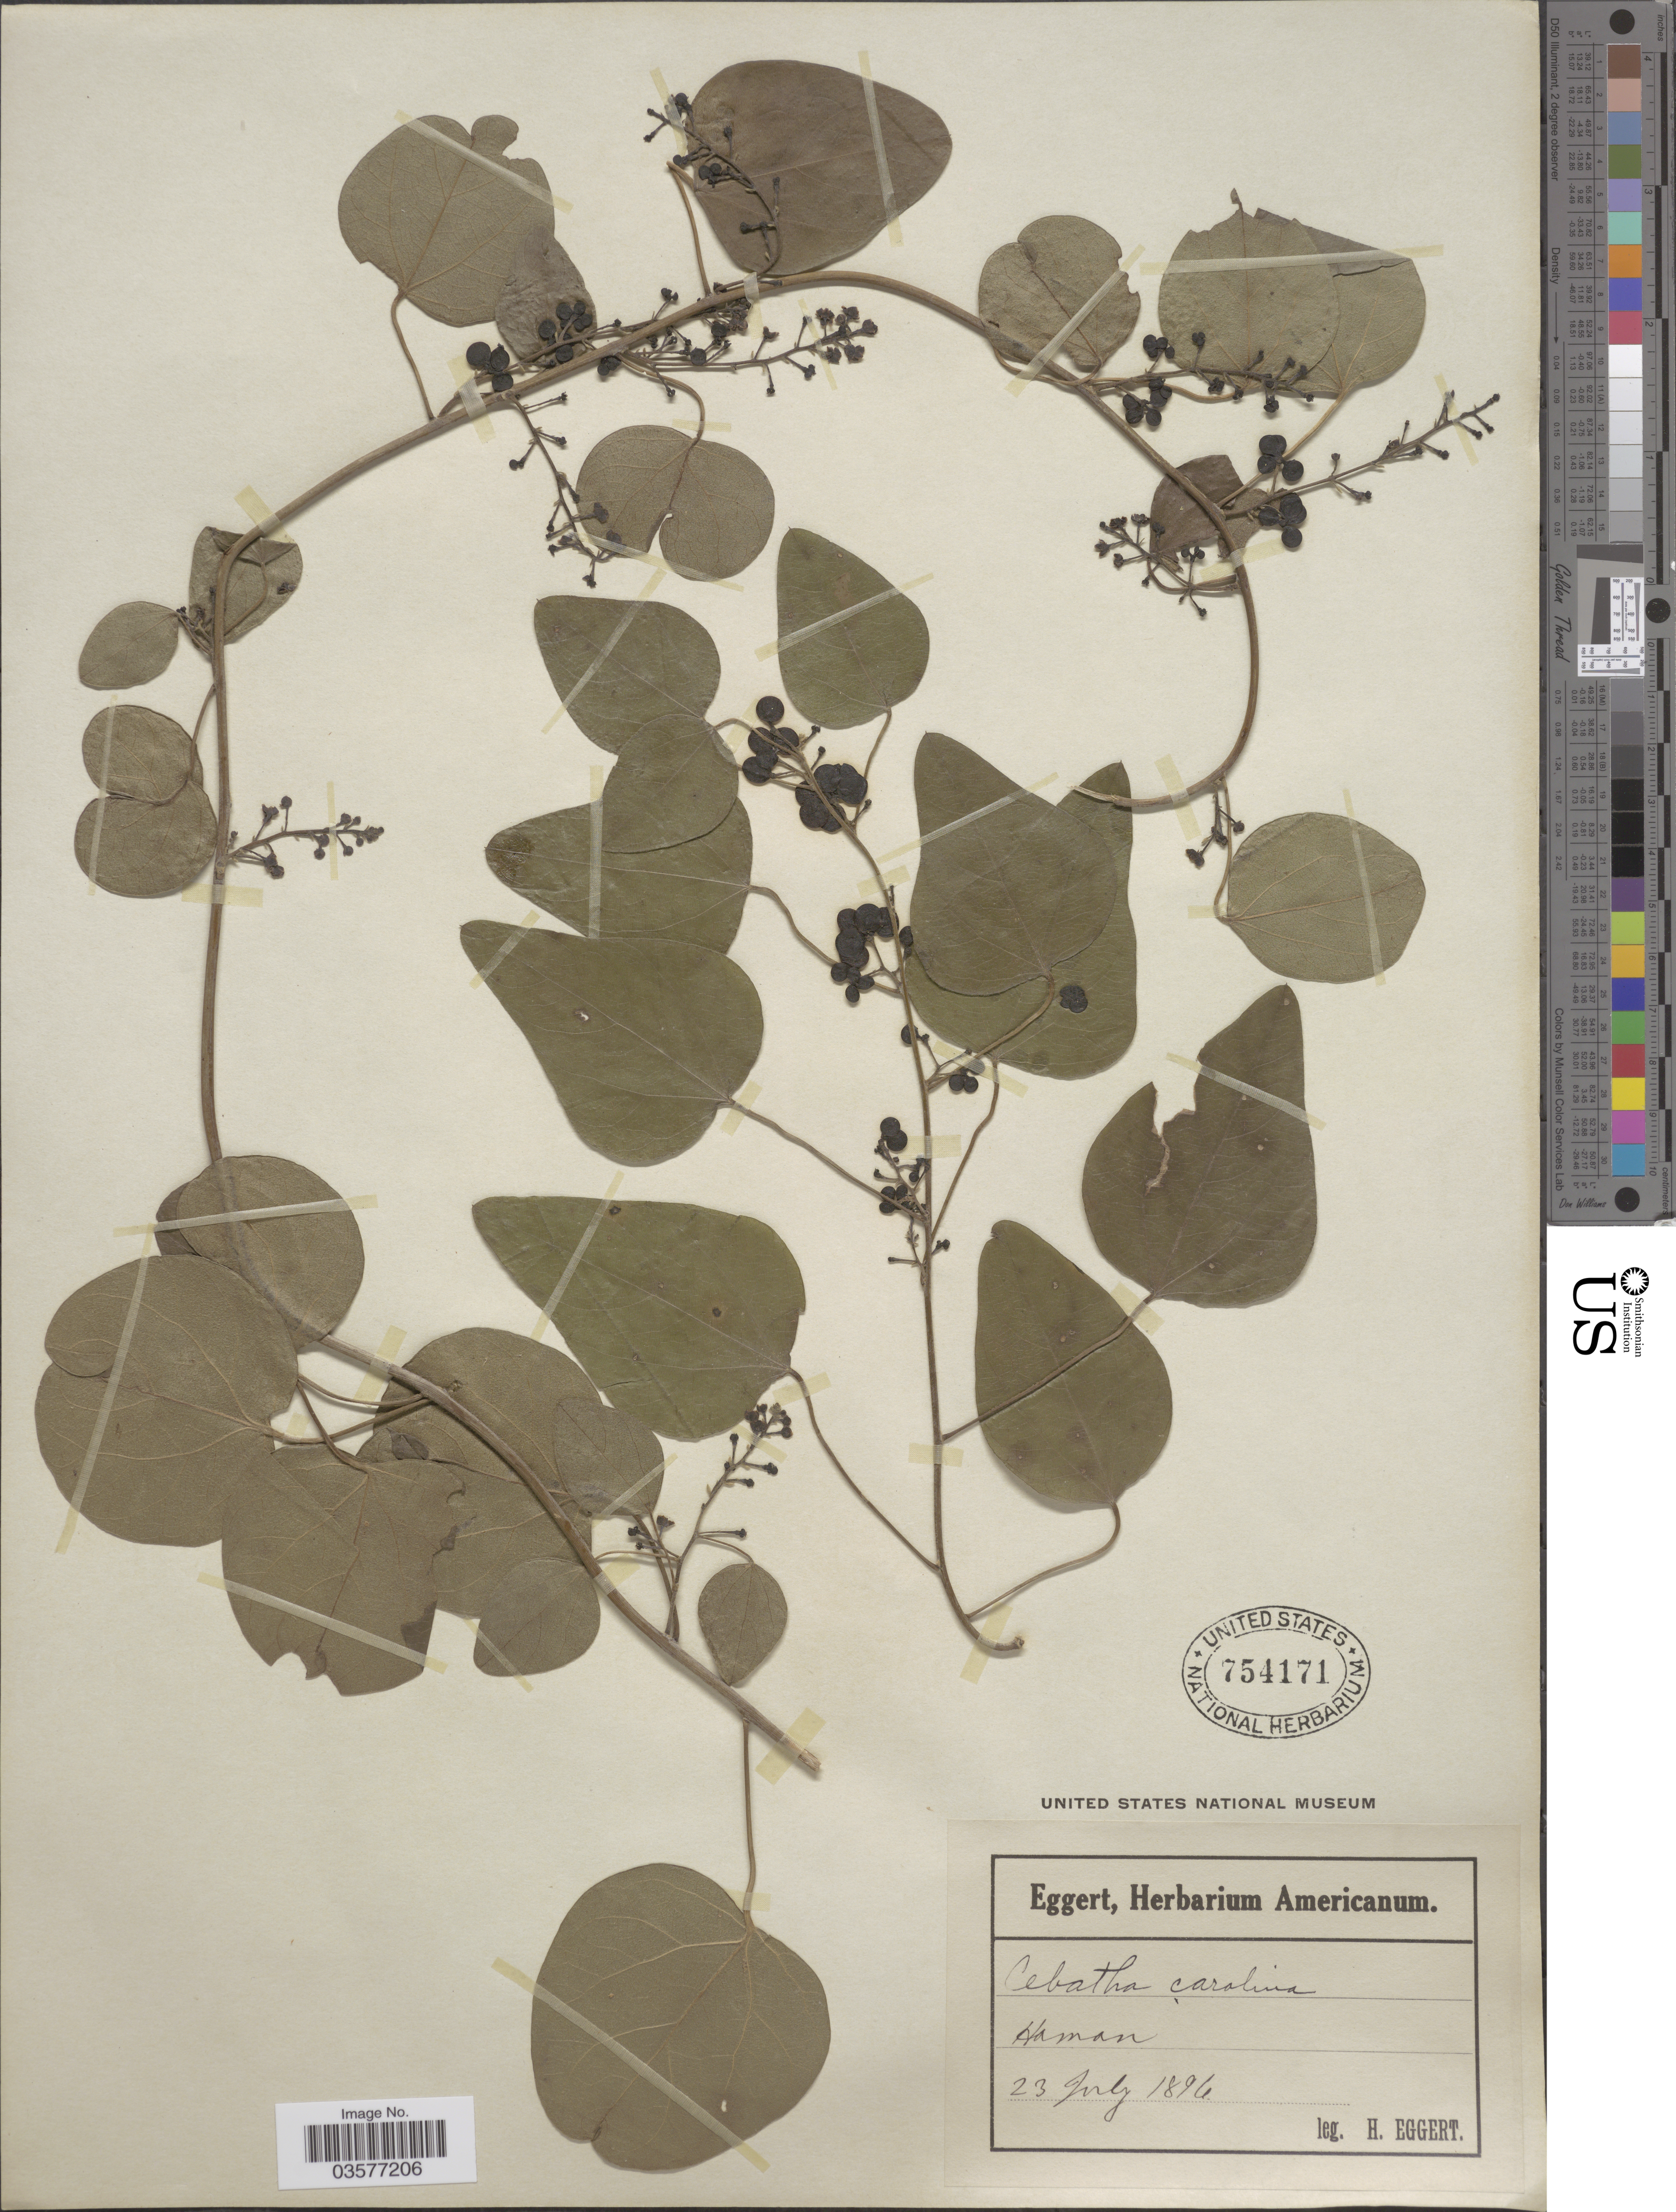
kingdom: Plantae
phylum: Tracheophyta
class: Magnoliopsida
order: Ranunculales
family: Menispermaceae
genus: Cocculus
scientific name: Cocculus carolinus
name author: (L.) DC.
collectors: H. Eggert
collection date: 1896-07-23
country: United States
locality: Hamon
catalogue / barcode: US 754171